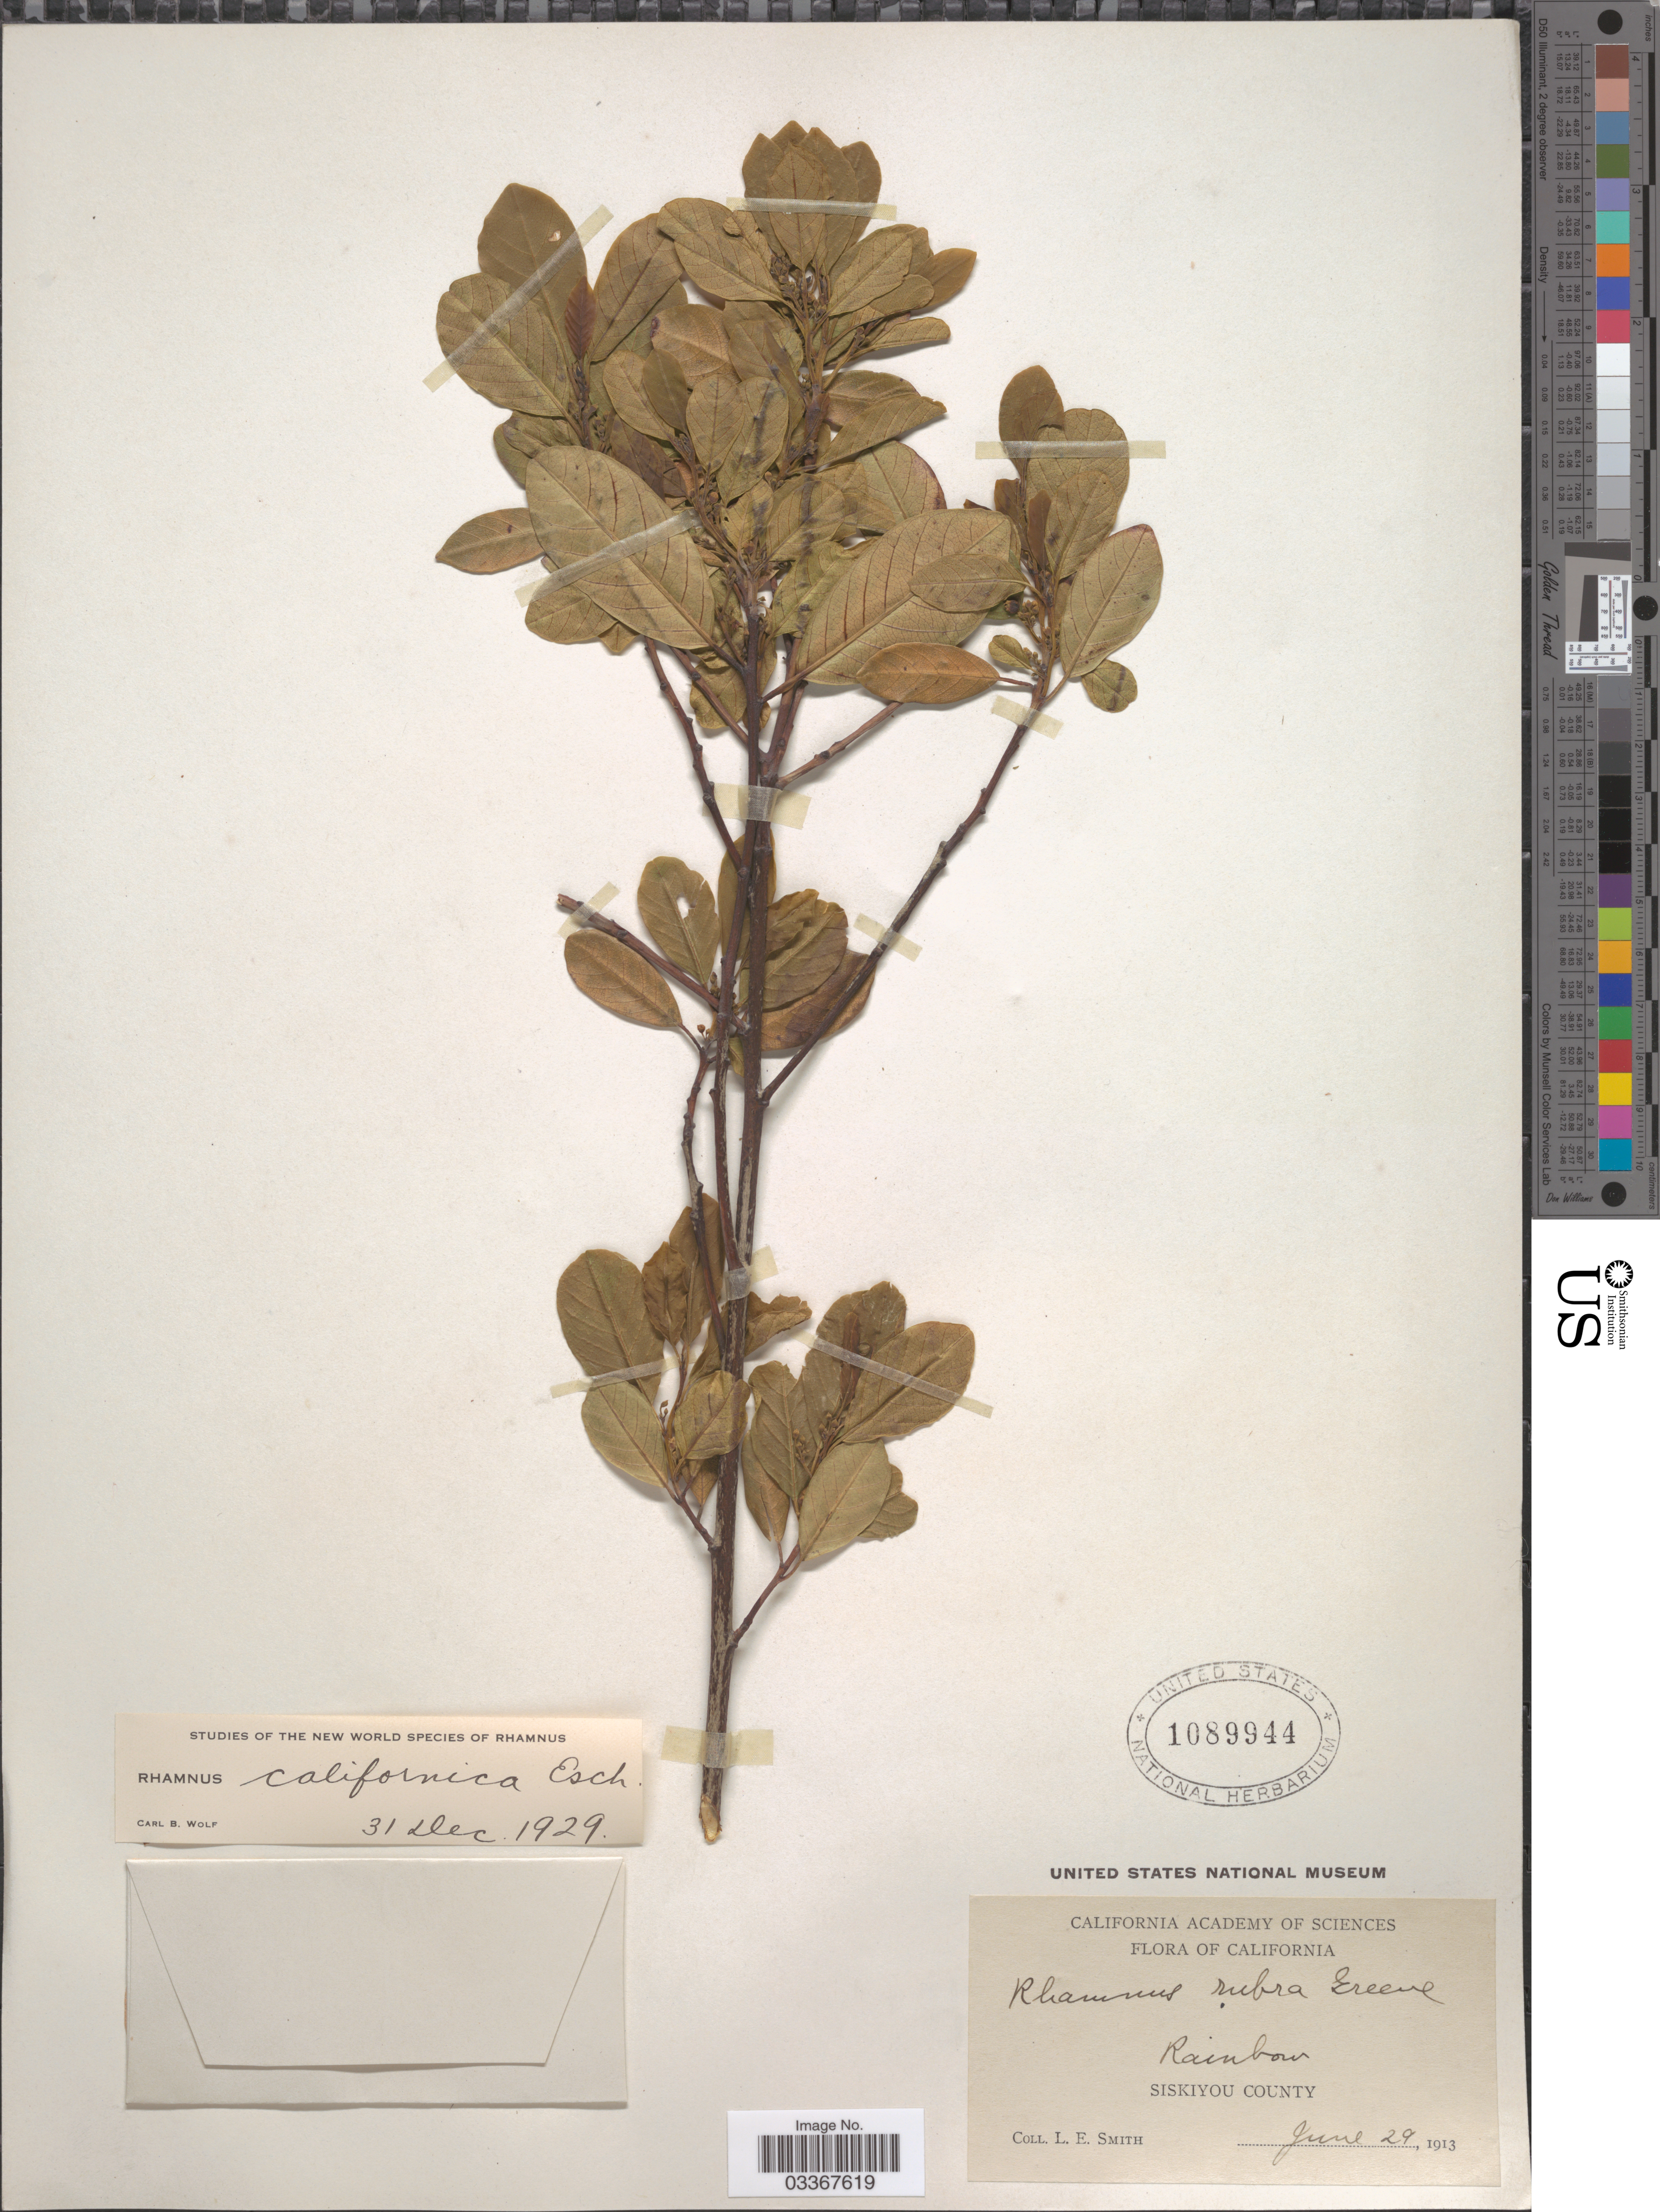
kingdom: Plantae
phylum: Tracheophyta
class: Magnoliopsida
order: Rosales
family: Rhamnaceae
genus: Frangula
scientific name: Frangula californica subsp. californica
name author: (Eschsch.) A. Gray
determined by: Strong, Mark T., (BOT), Smithsonian Institution - National Museum of Natural History (UNITED STATES)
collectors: L. E. Smith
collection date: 1913-06-29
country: United States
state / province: California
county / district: Siskiyou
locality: Rainbow, Siskiyou County.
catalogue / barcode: US 1089944